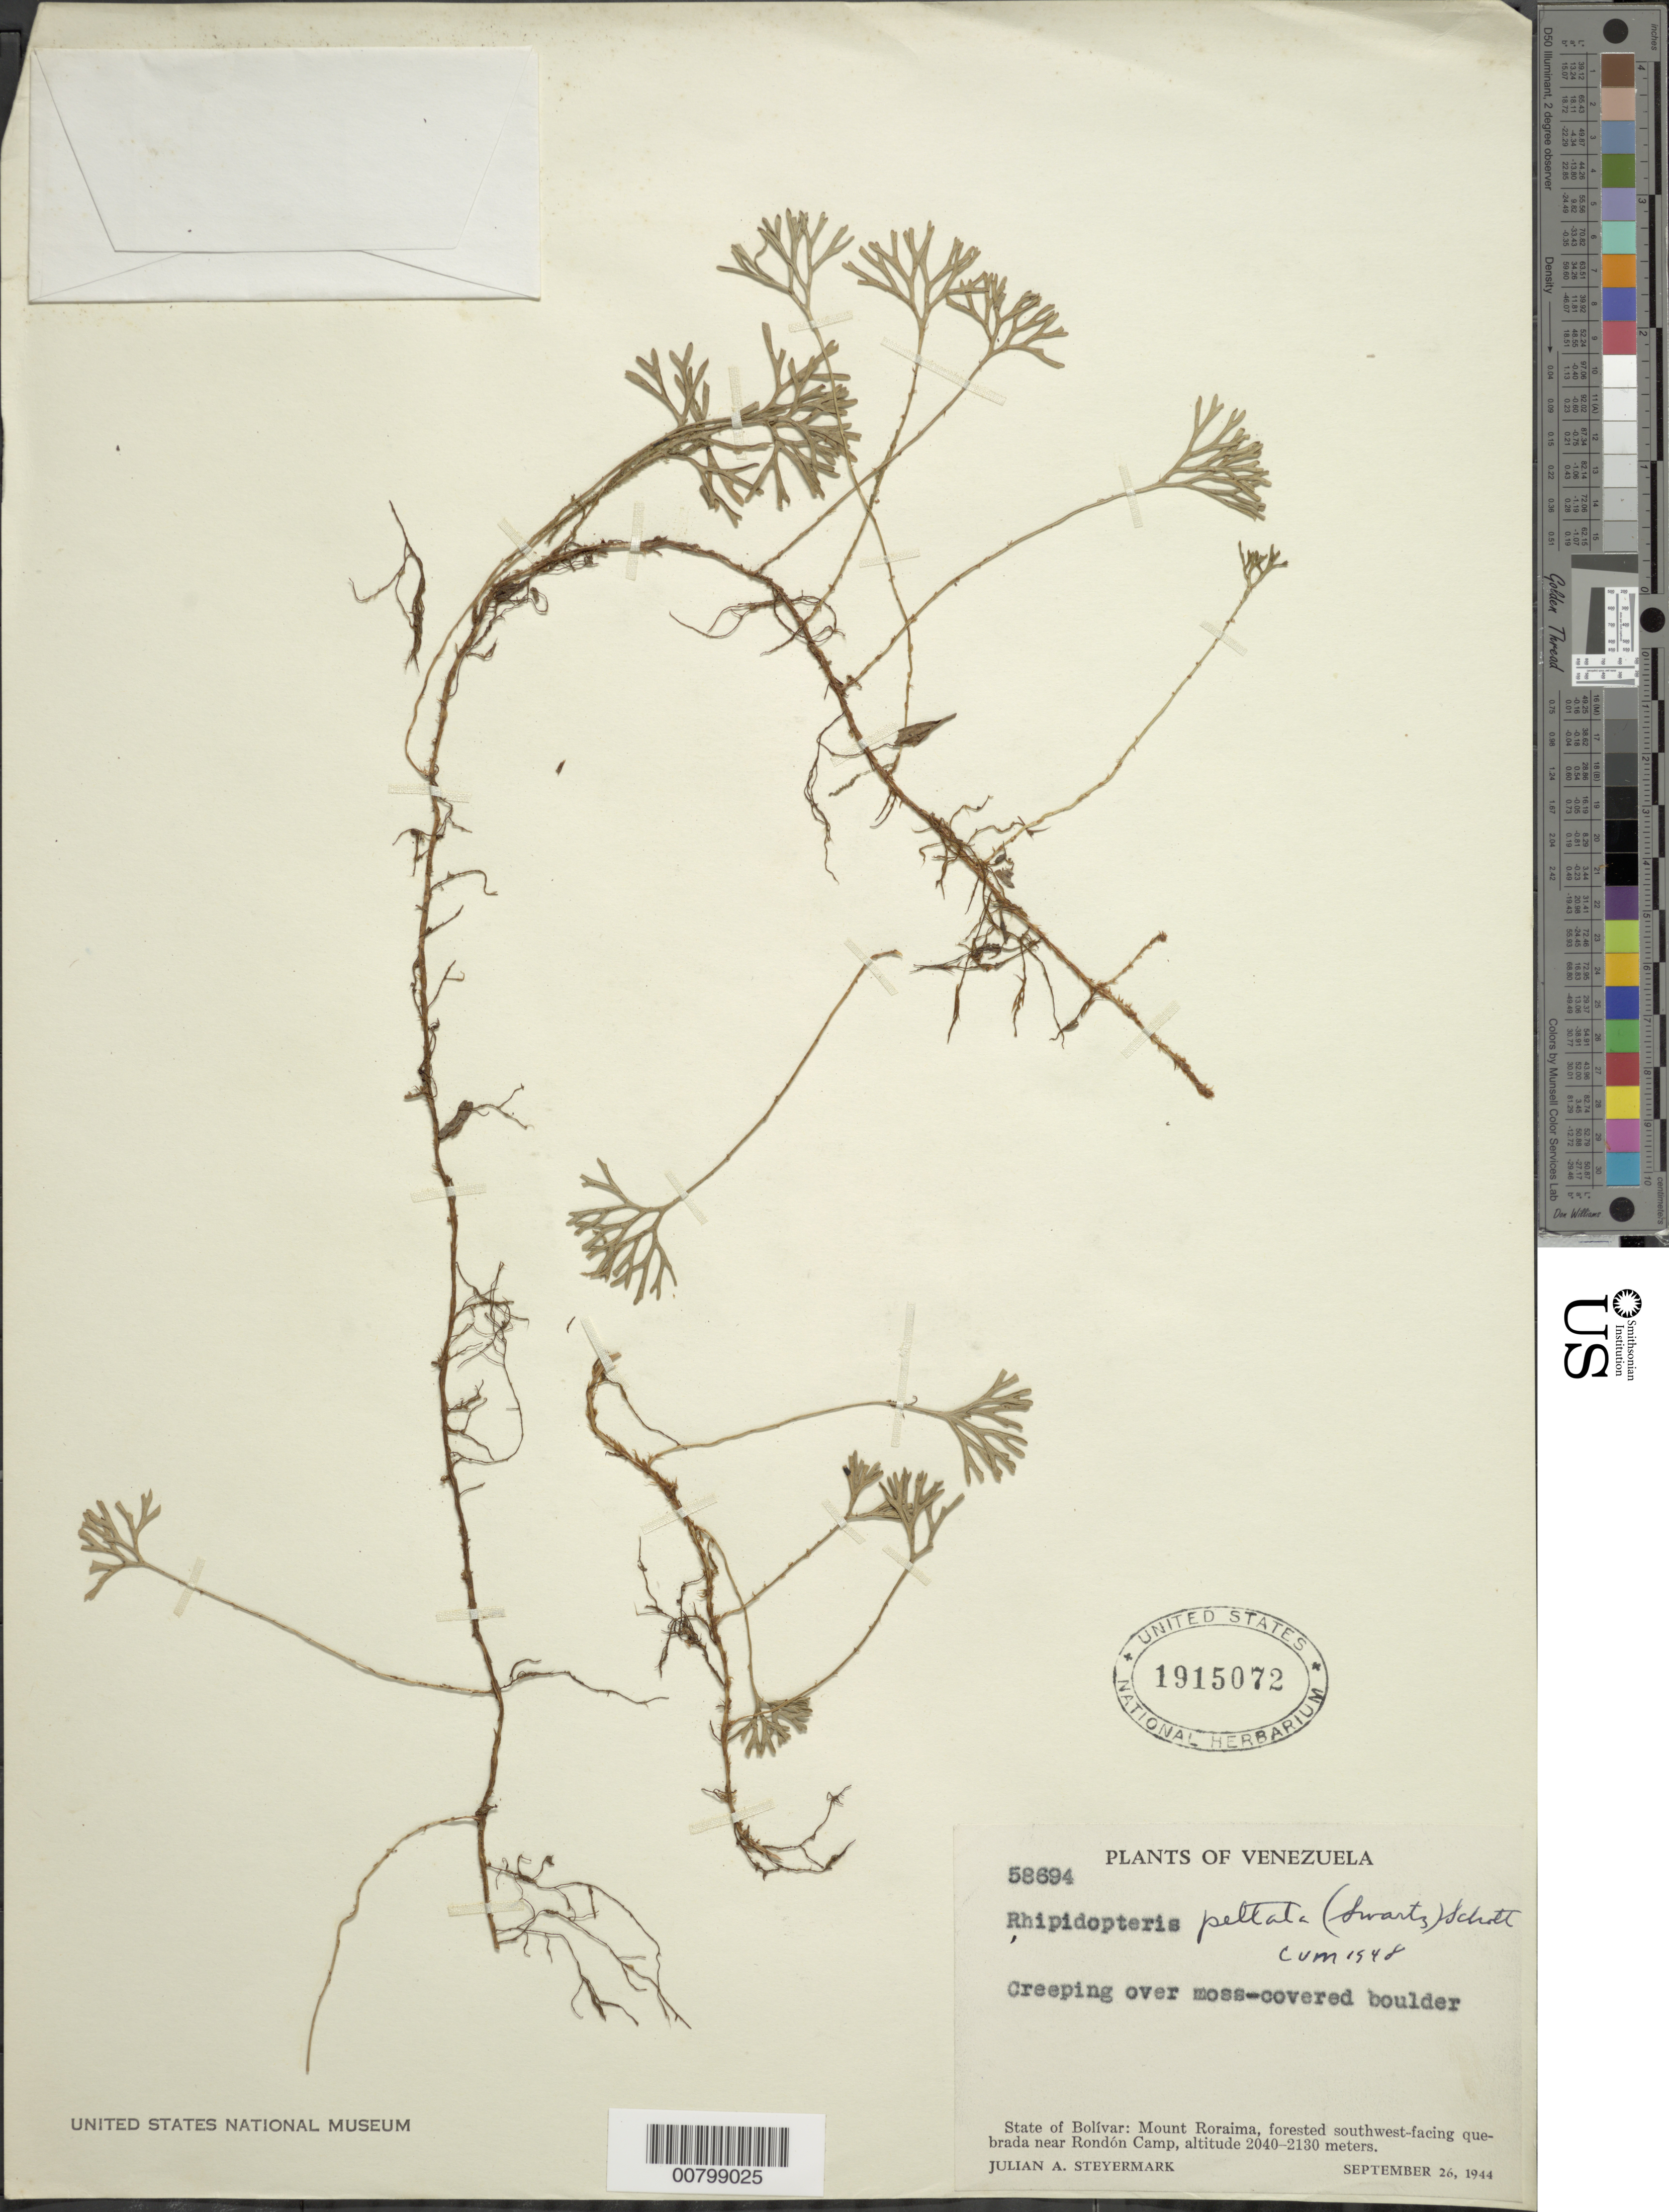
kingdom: Plantae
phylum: Tracheophyta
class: Polypodiopsida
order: Polypodiales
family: Dryopteridaceae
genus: Elaphoglossum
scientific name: Elaphoglossum peltatum f. peltatum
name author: (Sw.) Urb.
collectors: J. Steyermark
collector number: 58694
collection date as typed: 26-Sep-44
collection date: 1944-09-26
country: Venezuela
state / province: Bolívar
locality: Mt. Roraima, Rondón Camp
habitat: Forested southwest-facing quebrada; creeping over moss-covered boulder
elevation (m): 2040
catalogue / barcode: US 1915072